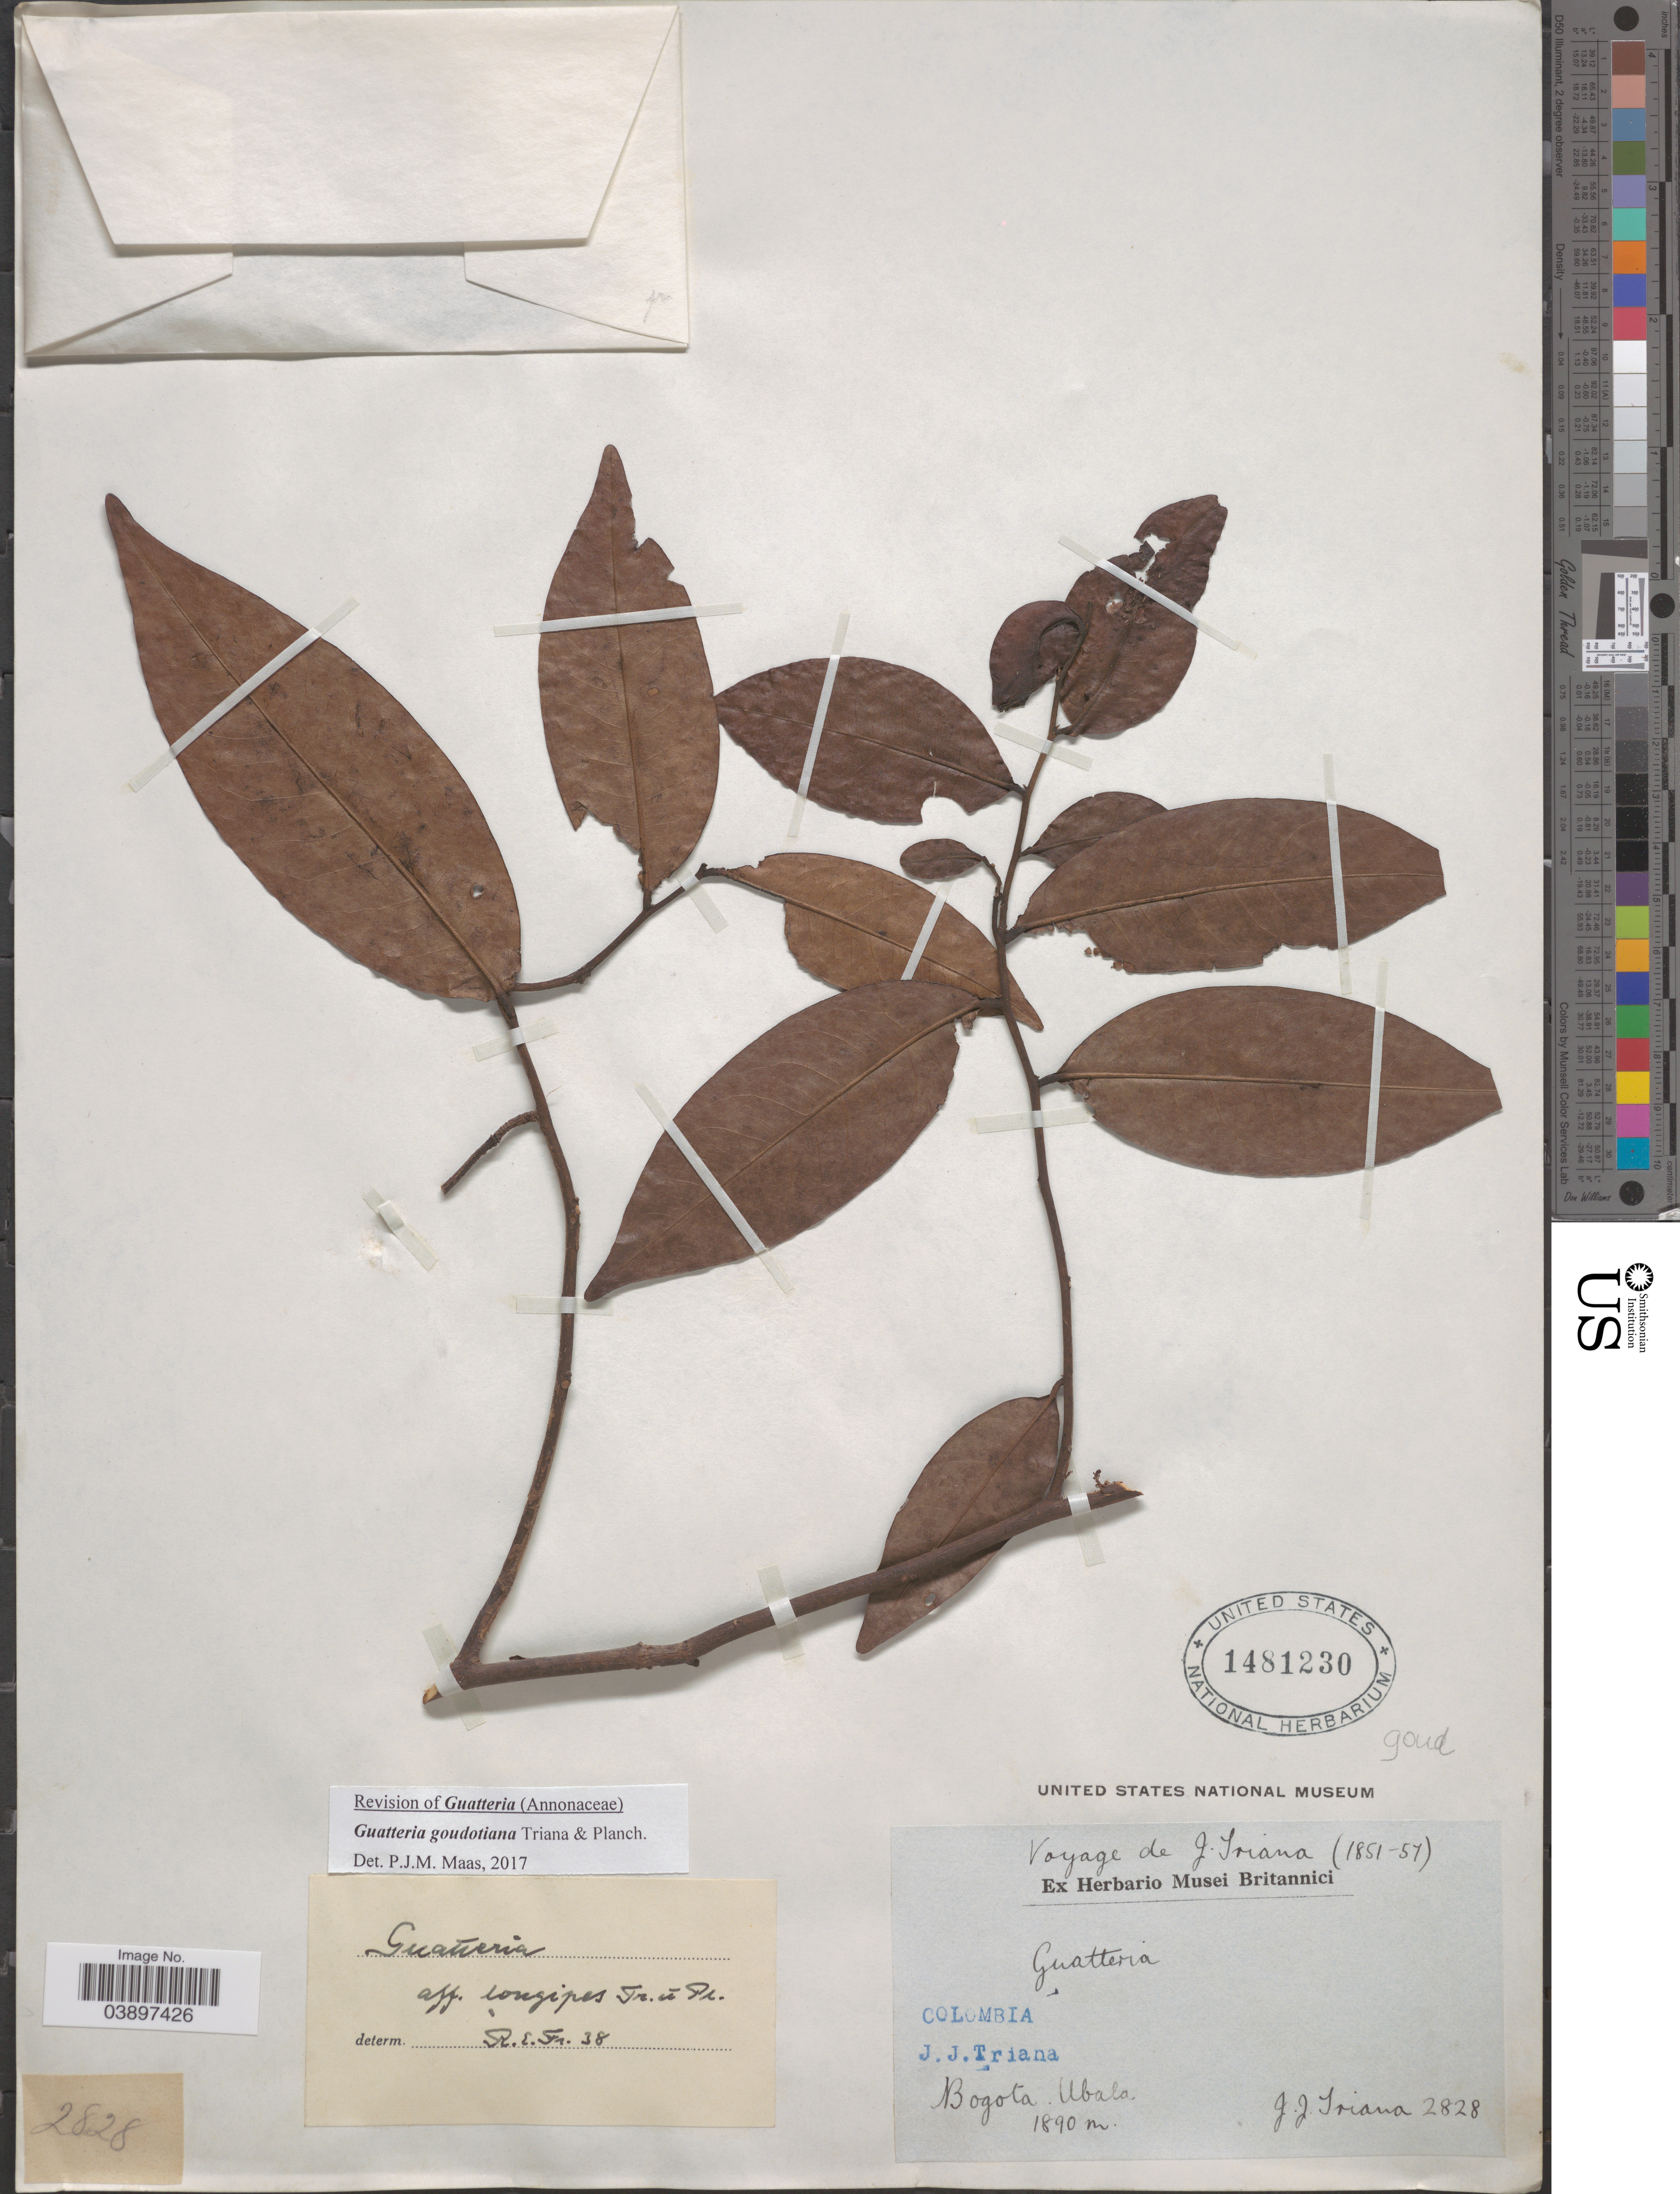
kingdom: Plantae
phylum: Tracheophyta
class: Magnoliopsida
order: Magnoliales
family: Annonaceae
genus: Guatteria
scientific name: Guatteria goudotiana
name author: Triana & Planch.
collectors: J. J. Triana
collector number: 2828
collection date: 1851/1857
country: Colombia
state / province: Bogota D.C.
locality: Bogota. Ubala.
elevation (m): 1890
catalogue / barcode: US 1481230